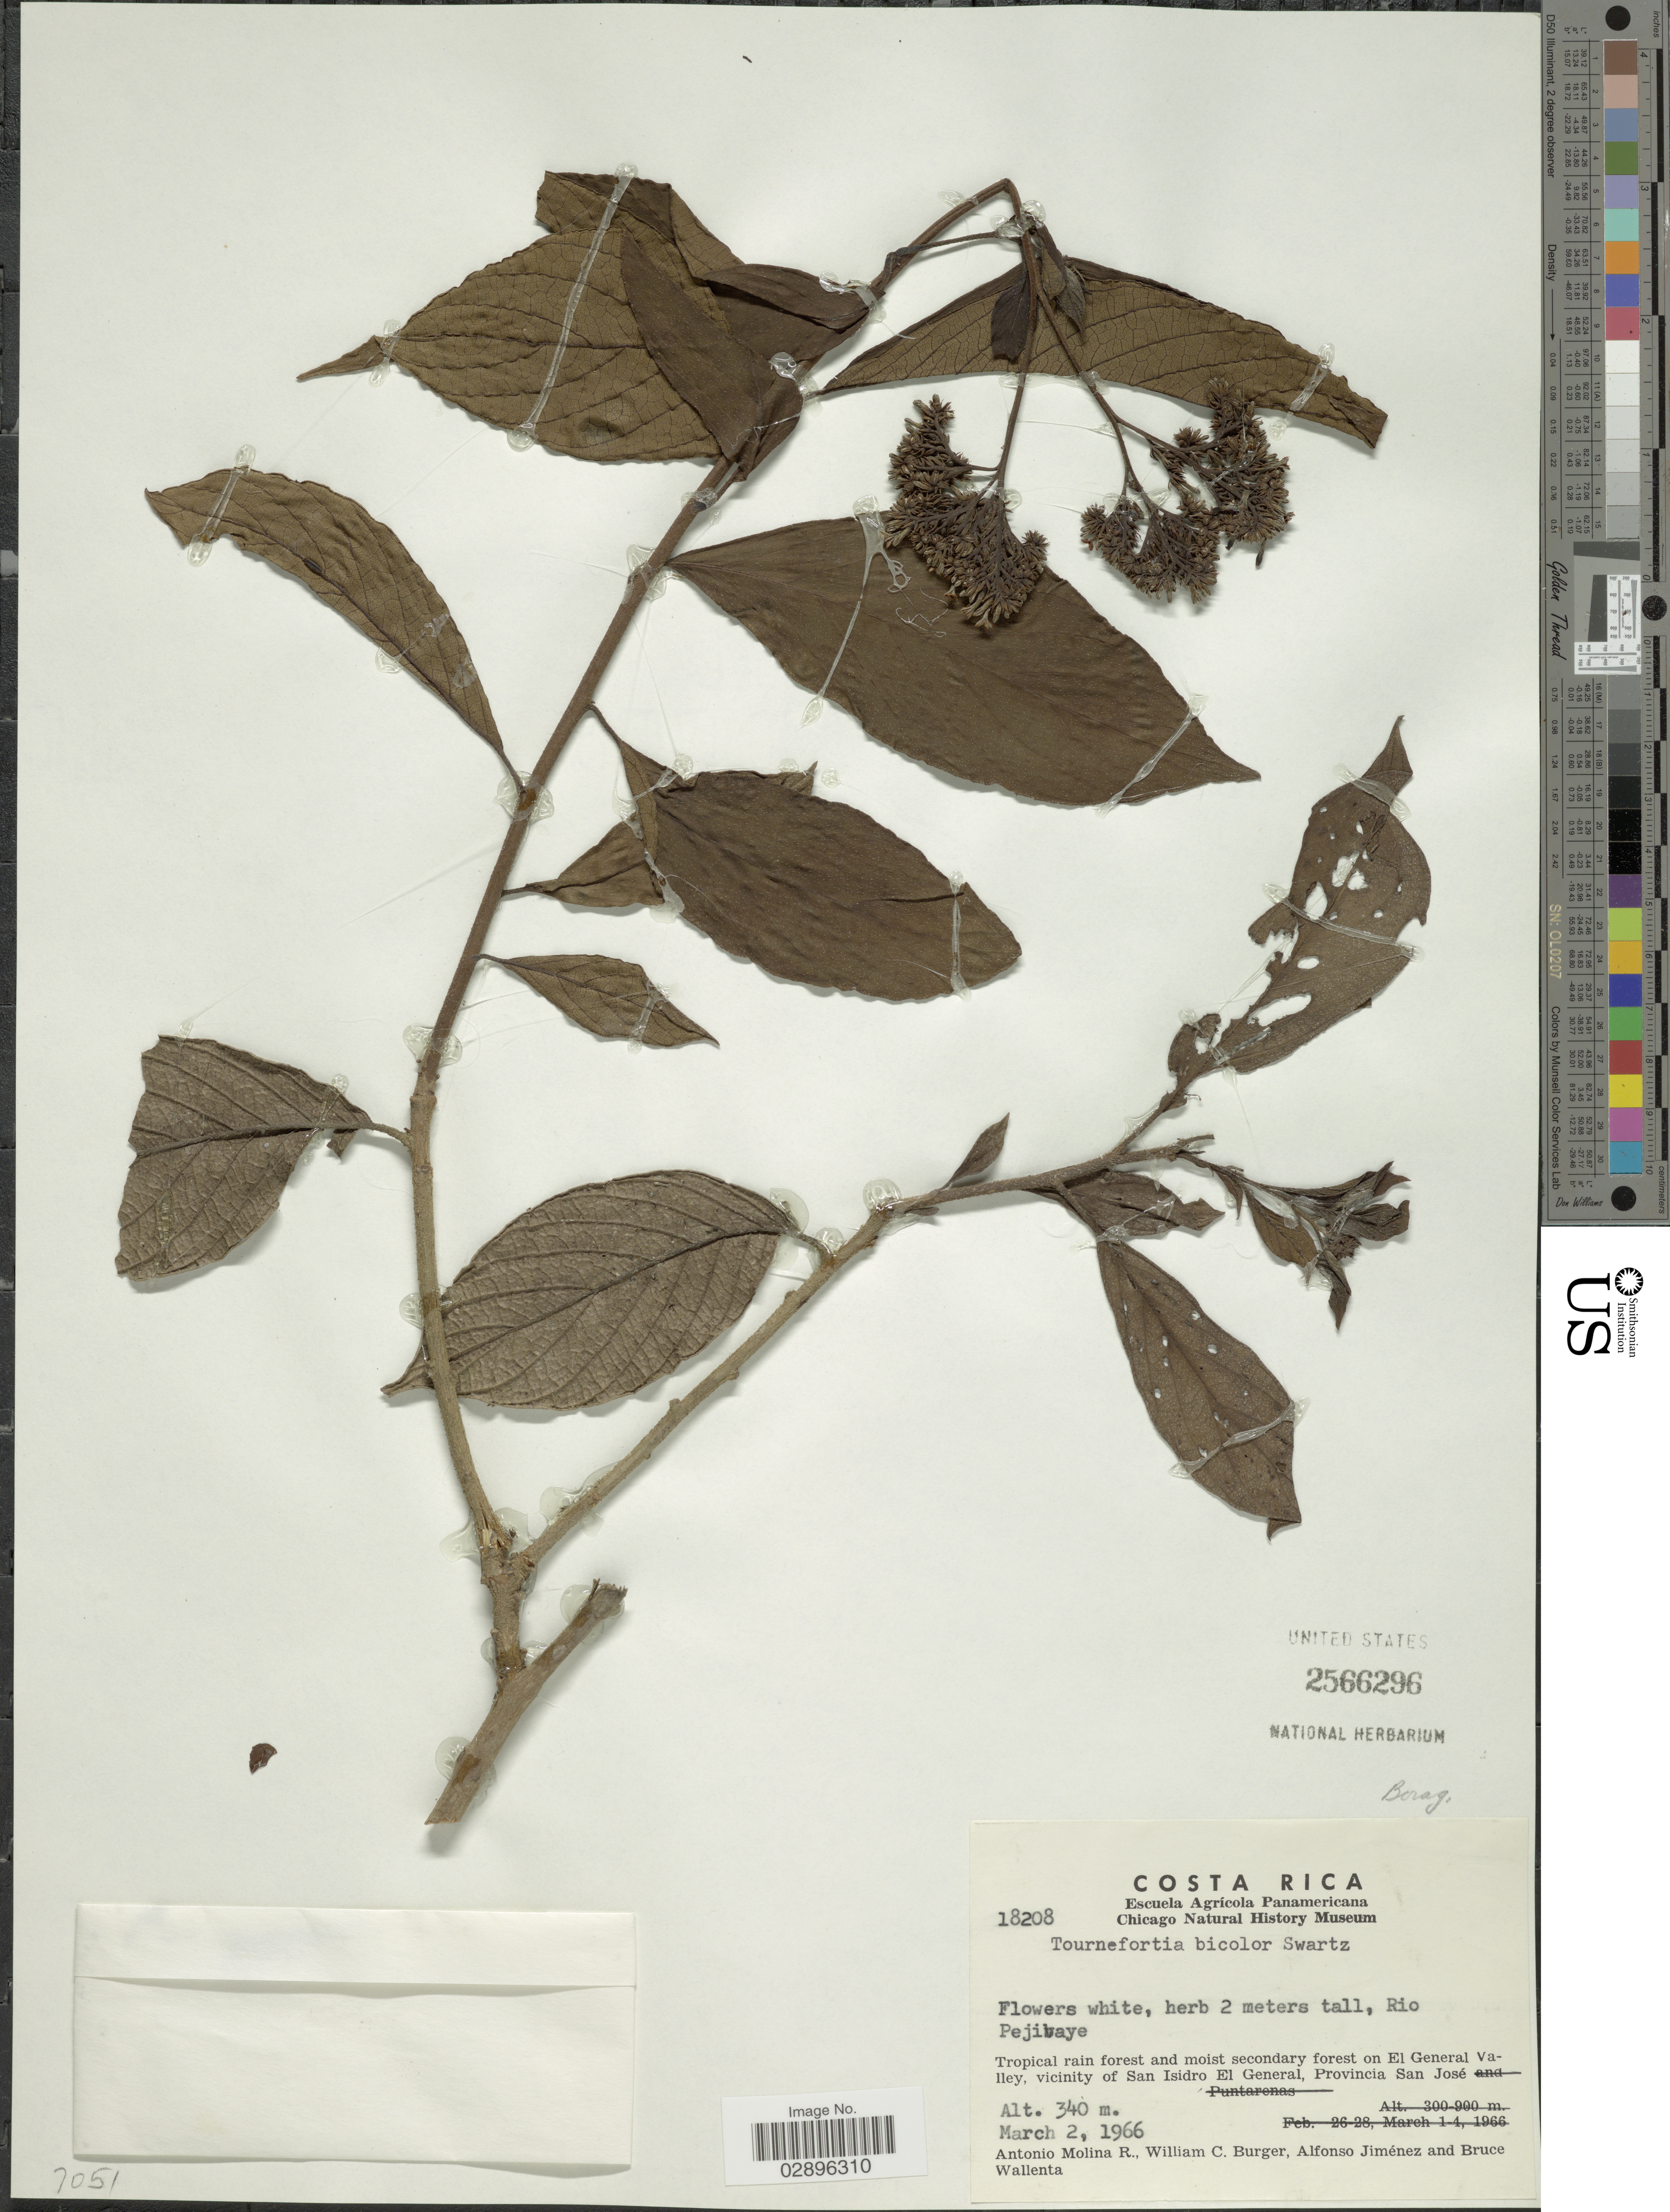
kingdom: Plantae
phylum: Tracheophyta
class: Magnoliopsida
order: Boraginales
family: Heliotropiaceae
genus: Tournefortia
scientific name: Tournefortia bicolor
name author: Sw.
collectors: A. Molina R., W. Burger, A. Jiménez & B. Wallenta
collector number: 18208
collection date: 1966-03-02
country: Costa Rica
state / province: San José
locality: Tropical rain forest and moist secondary forest on El General Valley, vicinity of San Isidro El General.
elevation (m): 340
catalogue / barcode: US 2566296